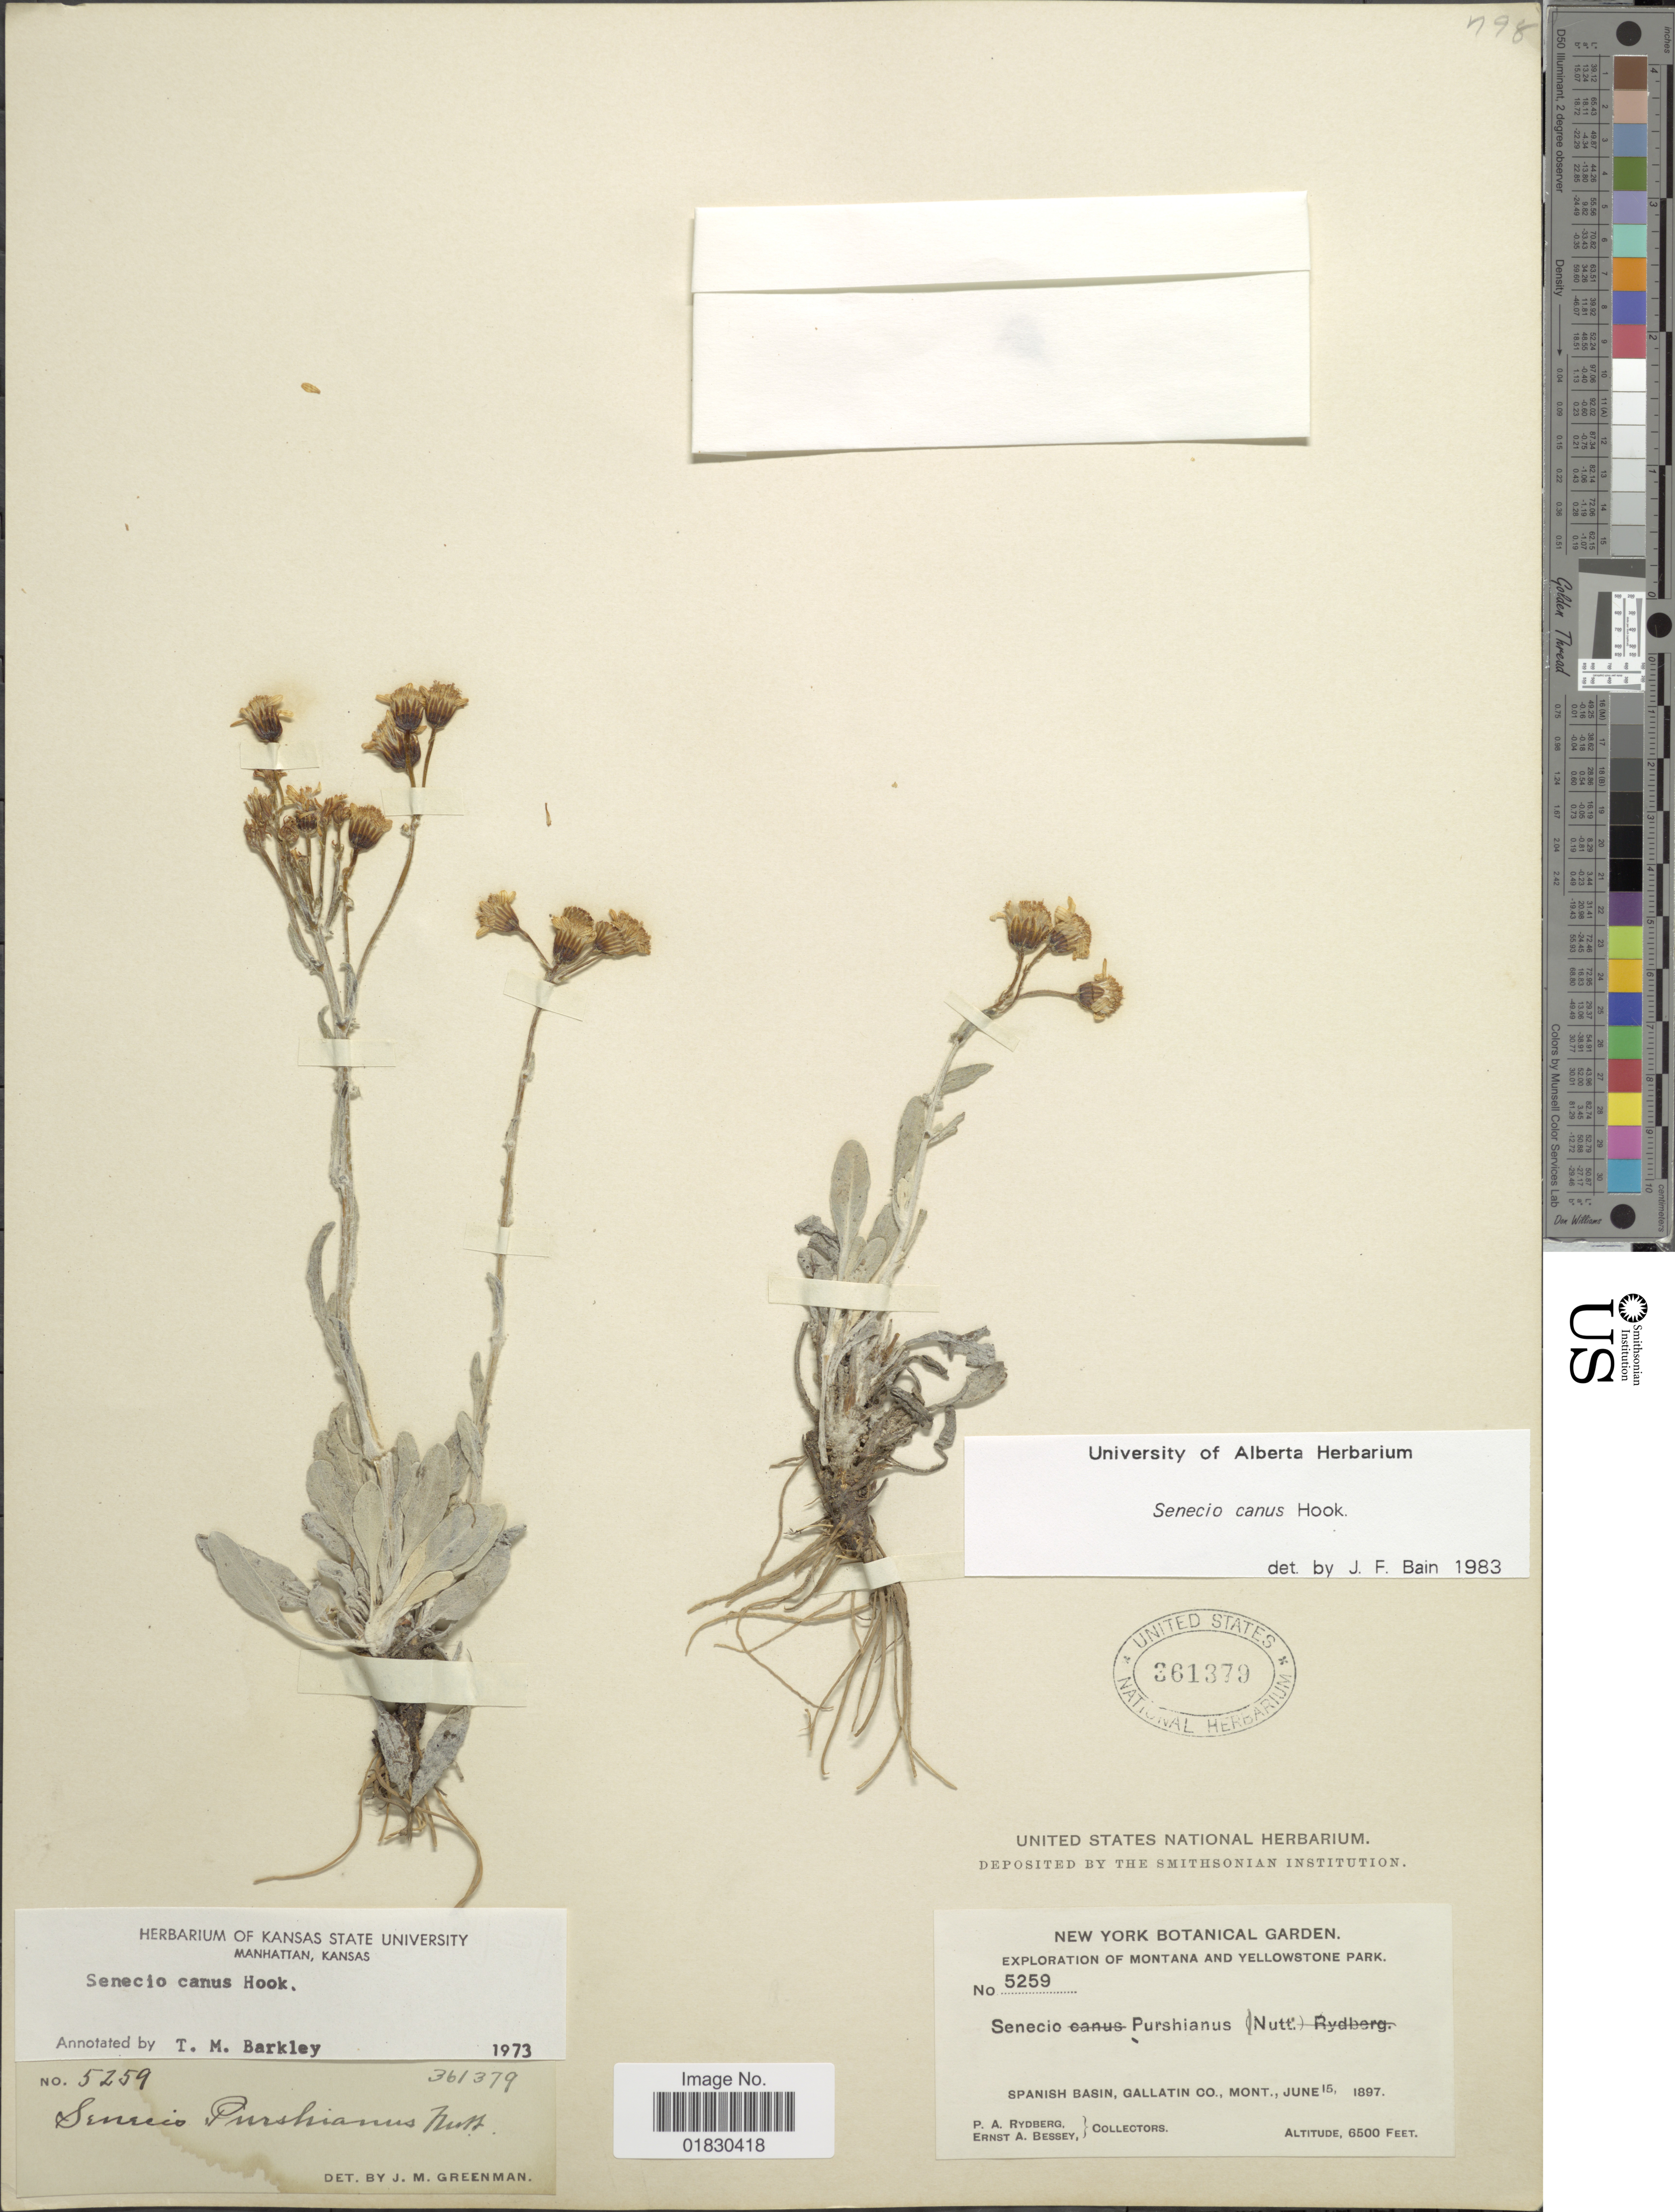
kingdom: Plantae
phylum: Tracheophyta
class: Magnoliopsida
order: Asterales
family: Asteraceae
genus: Packera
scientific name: Packera cana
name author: (Hook.) W.A. Weber & Á. Löve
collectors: P. A. Rydberg & E. A. Bessey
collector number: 5259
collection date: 1897-06-15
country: United States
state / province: Montana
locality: Montana and Yellowstone Park, Spanish Basin, Gallatin Co. Mont.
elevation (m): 1981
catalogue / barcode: US 361379